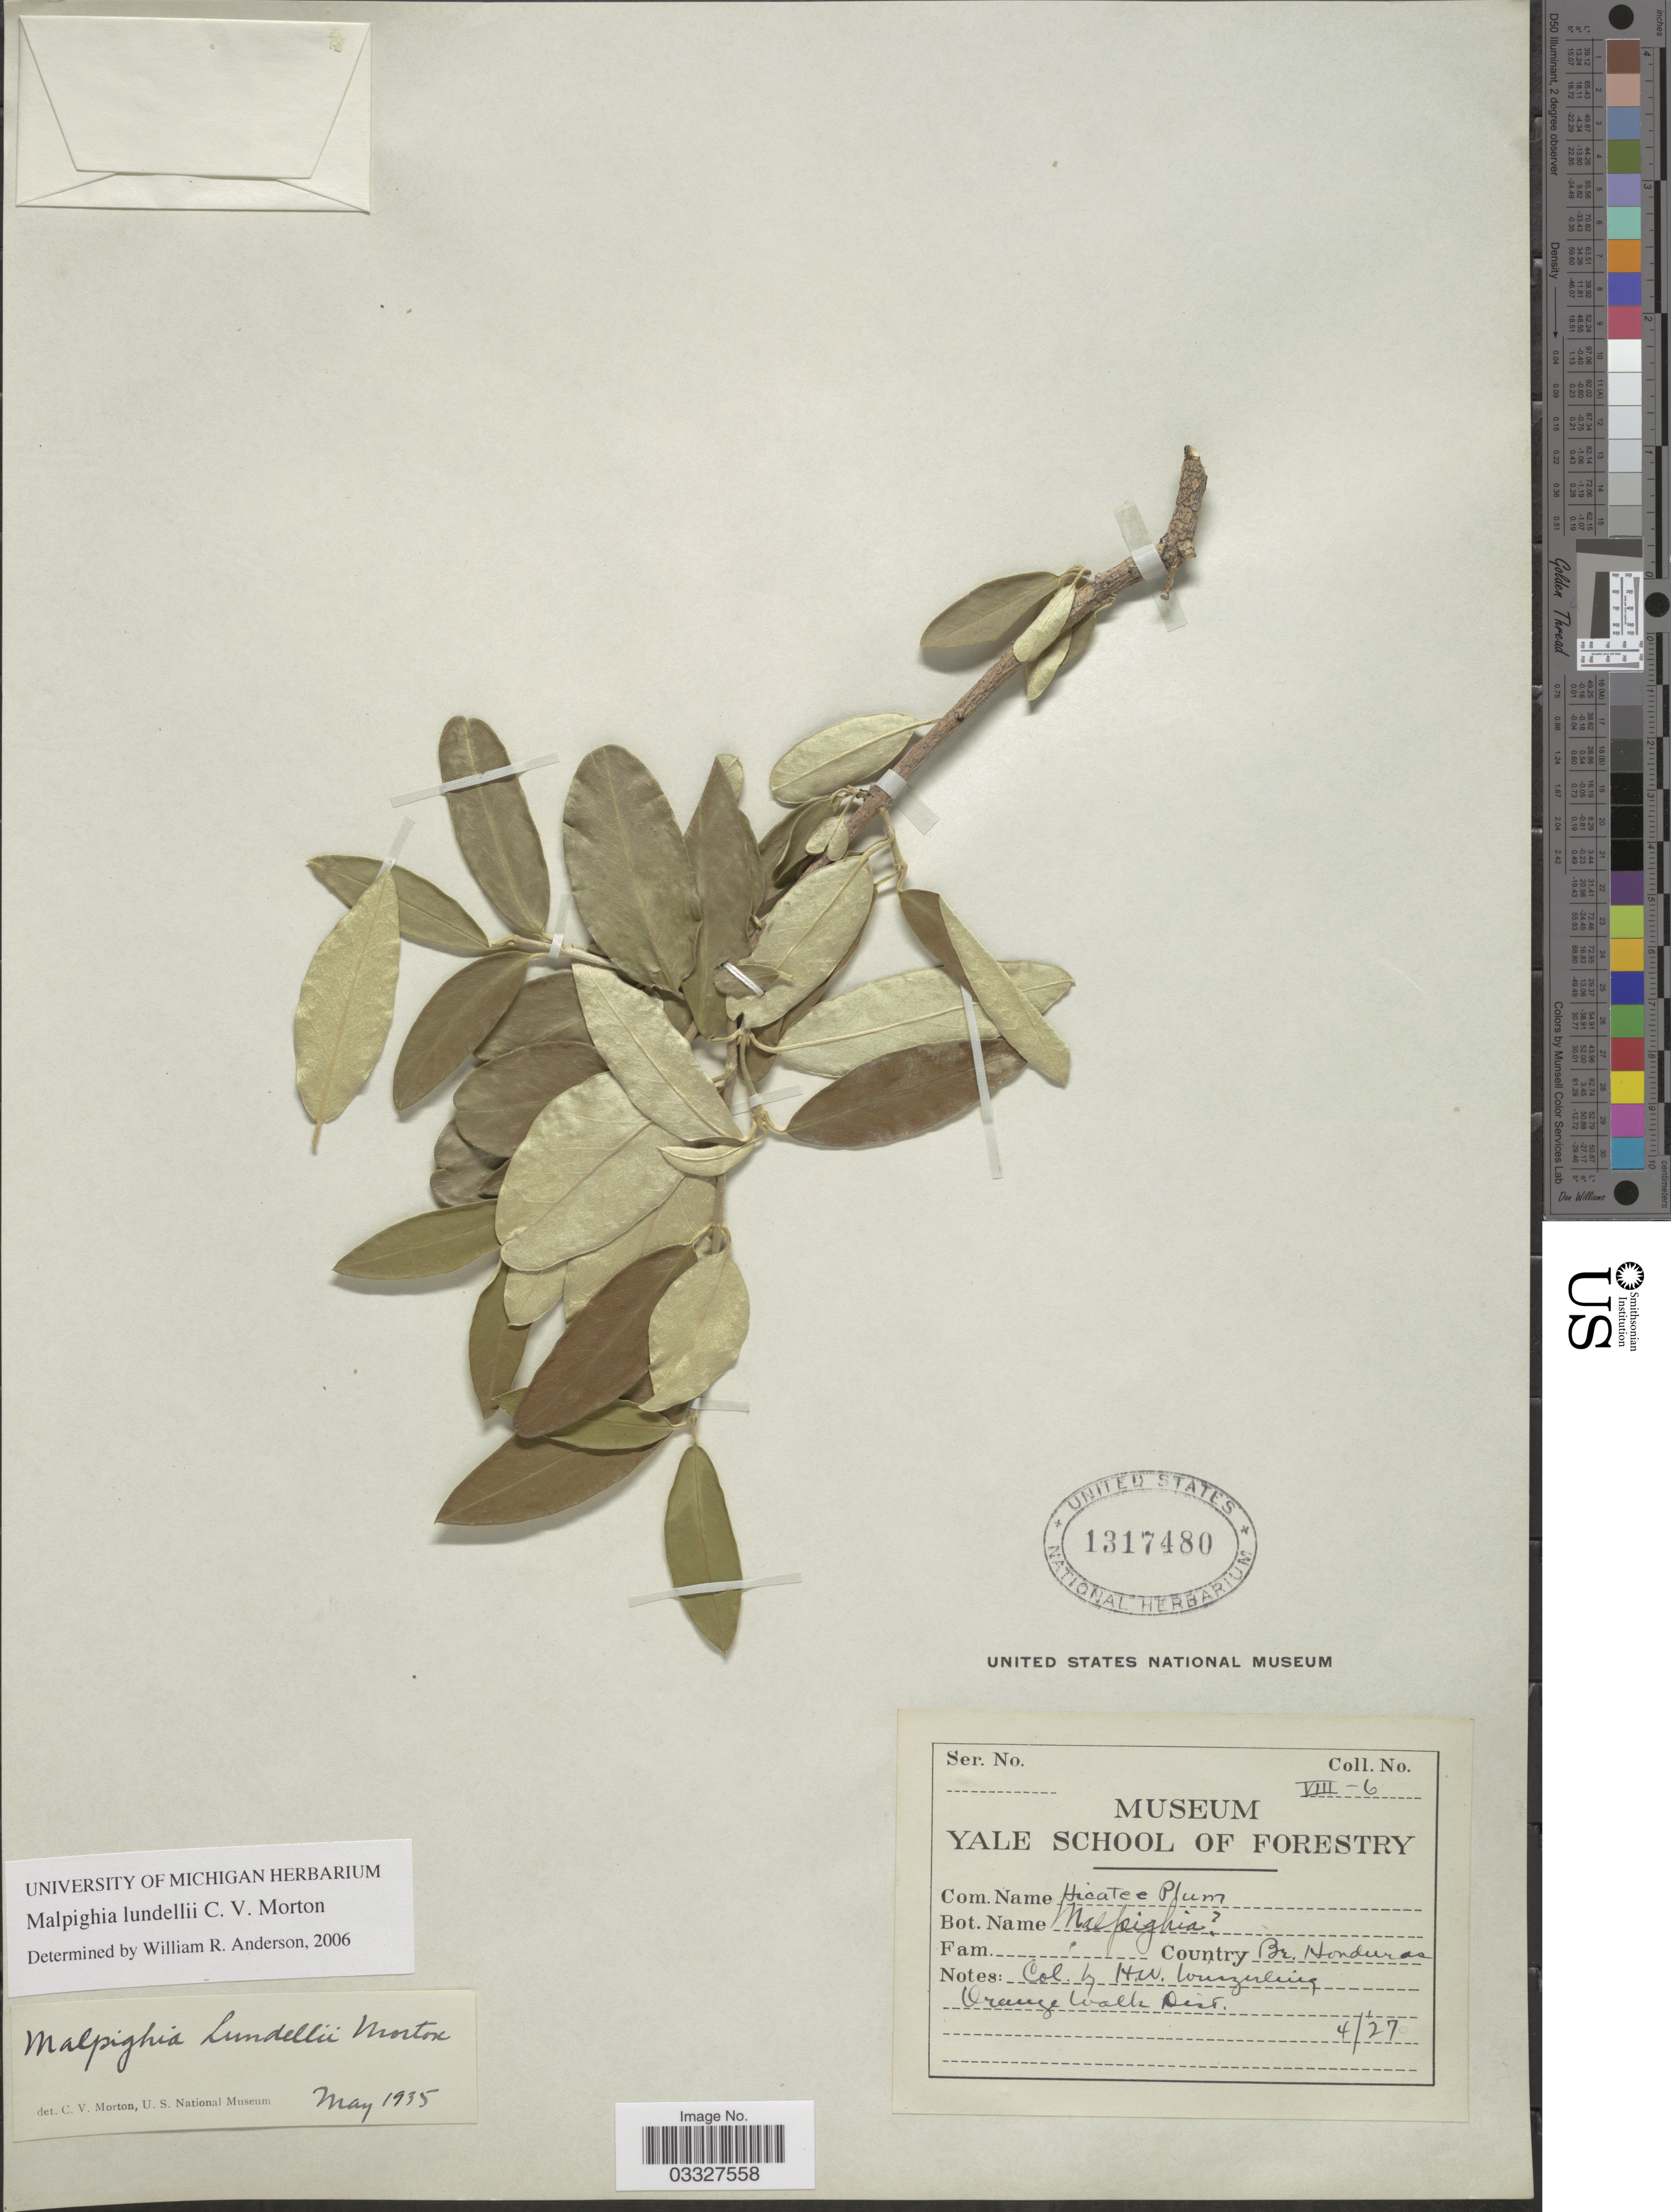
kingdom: Plantae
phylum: Tracheophyta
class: Magnoliopsida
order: Malpighiales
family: Malpighiaceae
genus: Malpighia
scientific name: Malpighia lundellii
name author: C.V. Morton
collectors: H. Winzerling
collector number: VIII-6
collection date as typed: Transcribed d/m/y: /4/27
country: Belize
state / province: Orange Walk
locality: Br. Honduras. Orange Walk Dist.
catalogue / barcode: US 1317480